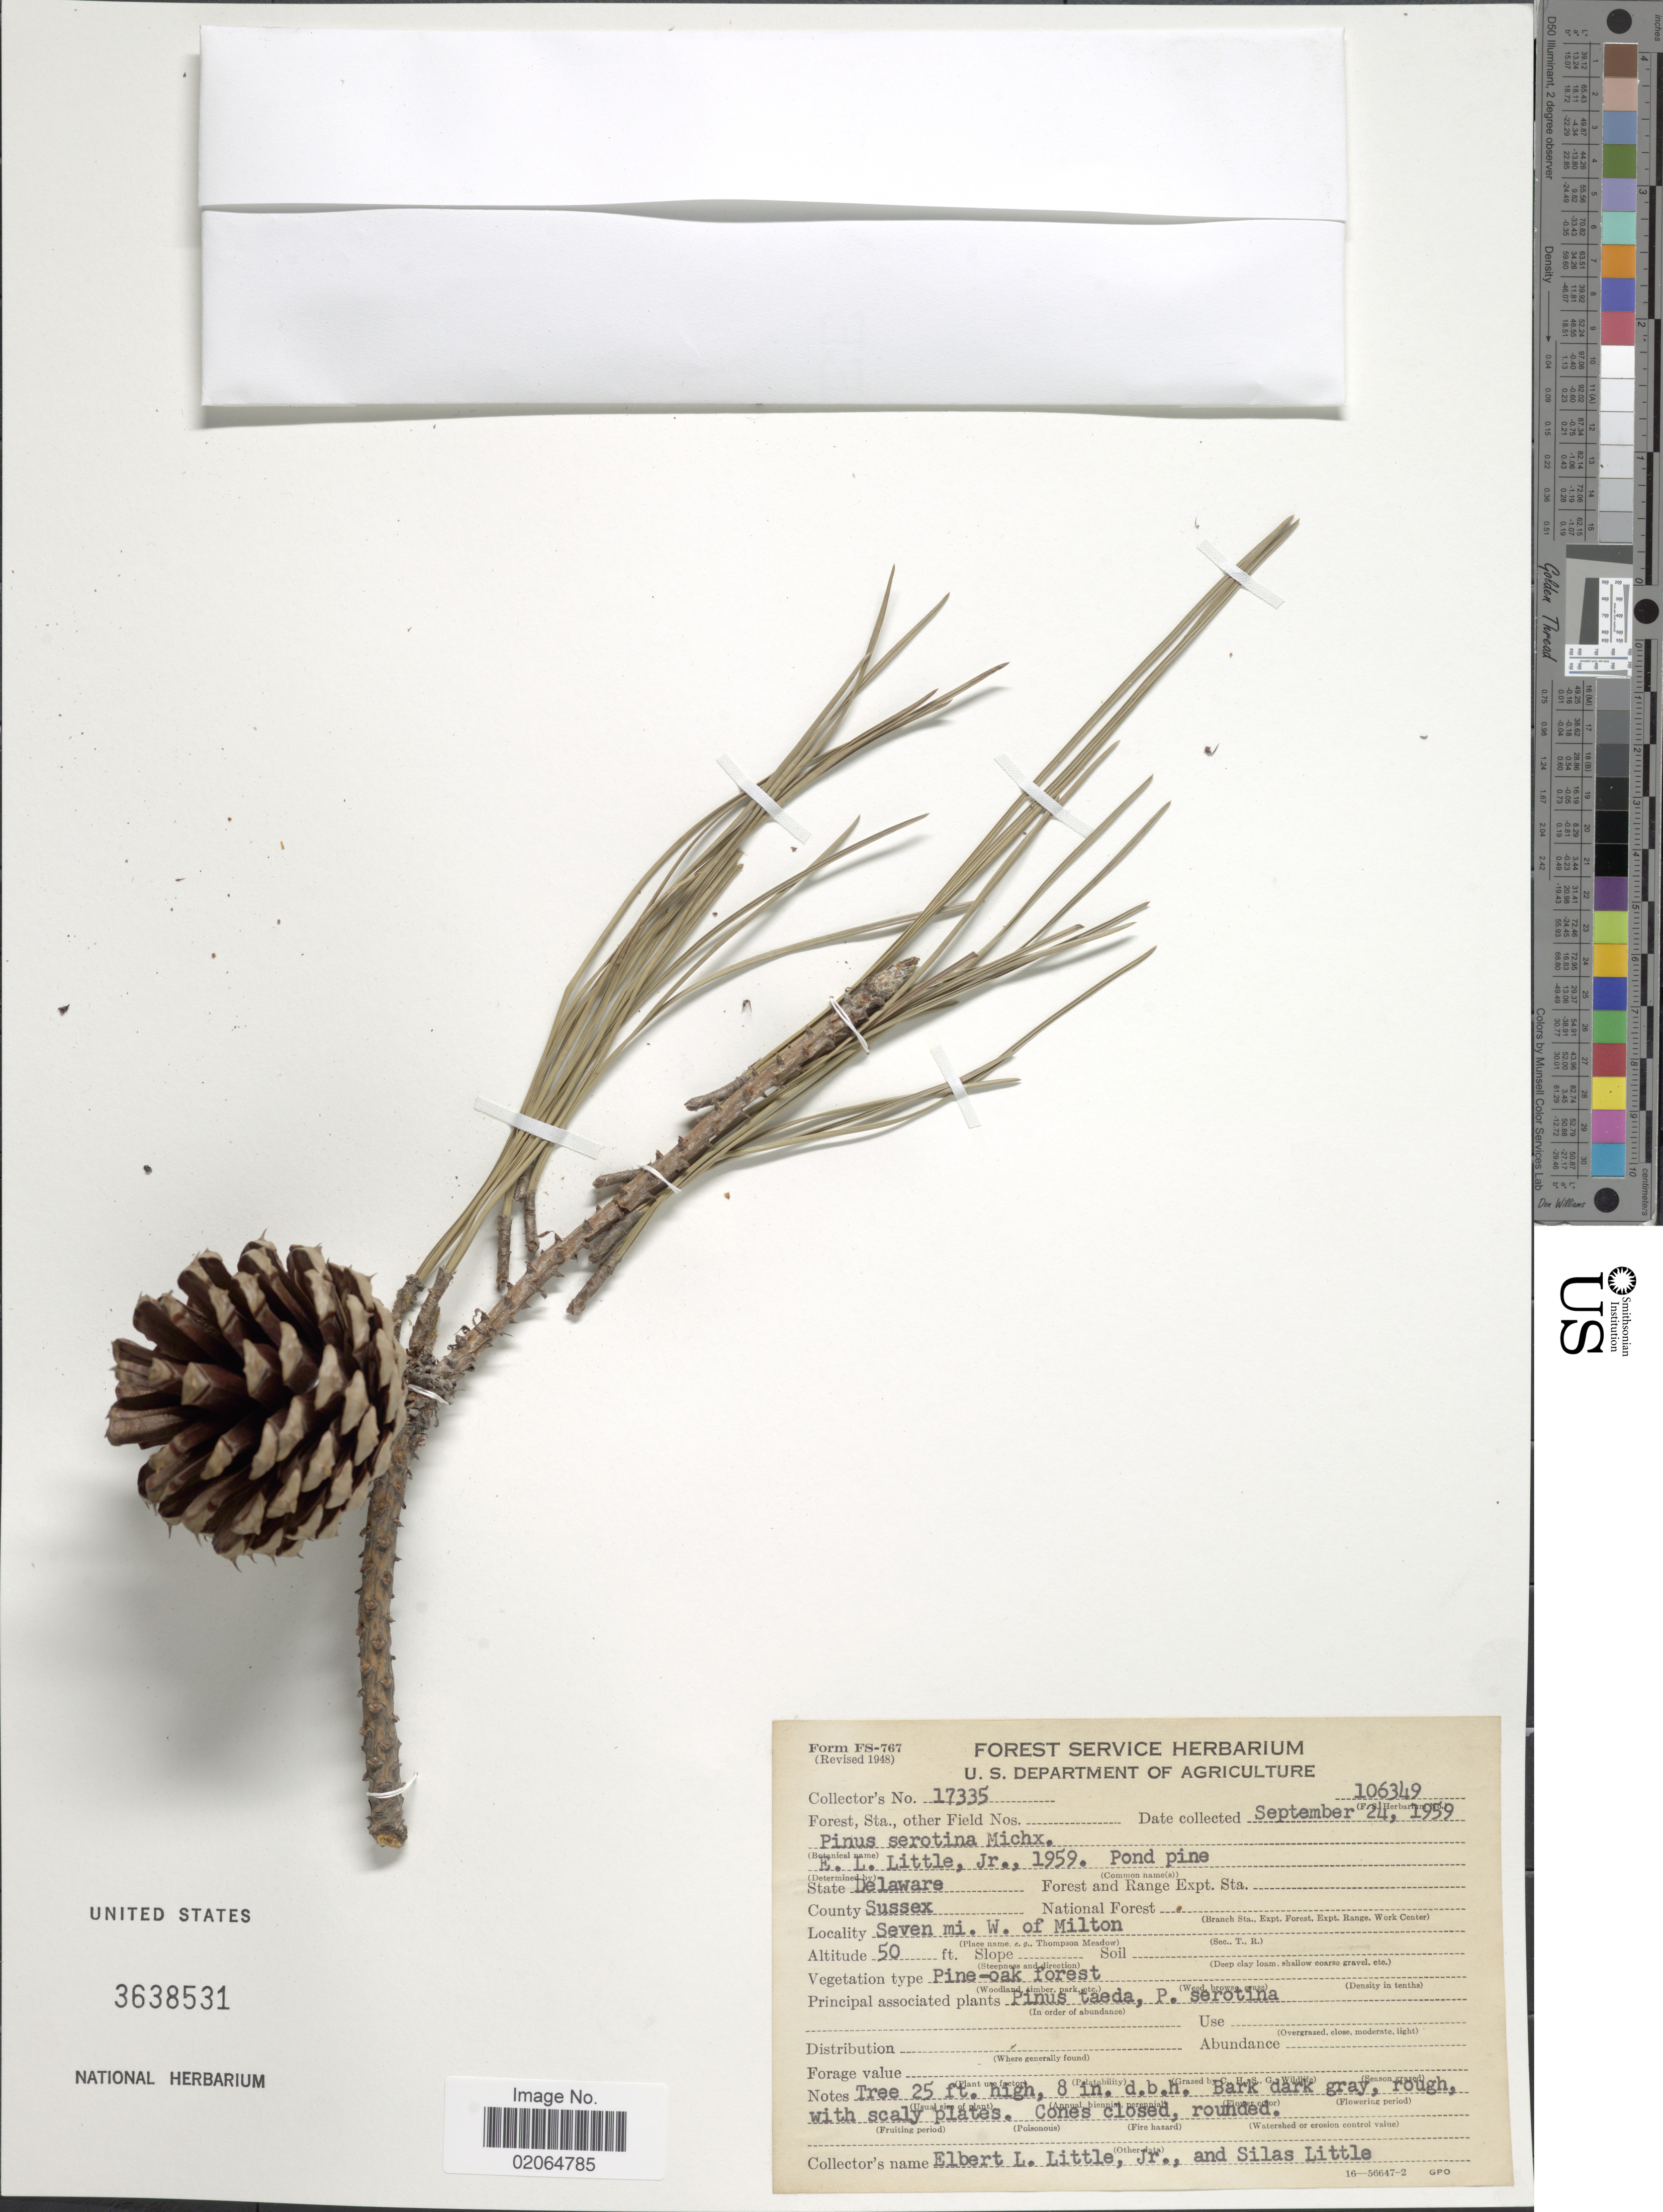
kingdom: Plantae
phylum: Tracheophyta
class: Pinopsida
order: Pinales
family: Pinaceae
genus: Pinus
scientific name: Pinus serotina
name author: Michx.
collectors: E. L. Little & S. Little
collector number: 17335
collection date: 1959-09-24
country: United States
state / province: Delaware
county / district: Sussex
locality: County Sussex, Seven mi. W. of Milton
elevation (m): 15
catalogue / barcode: US 3638531